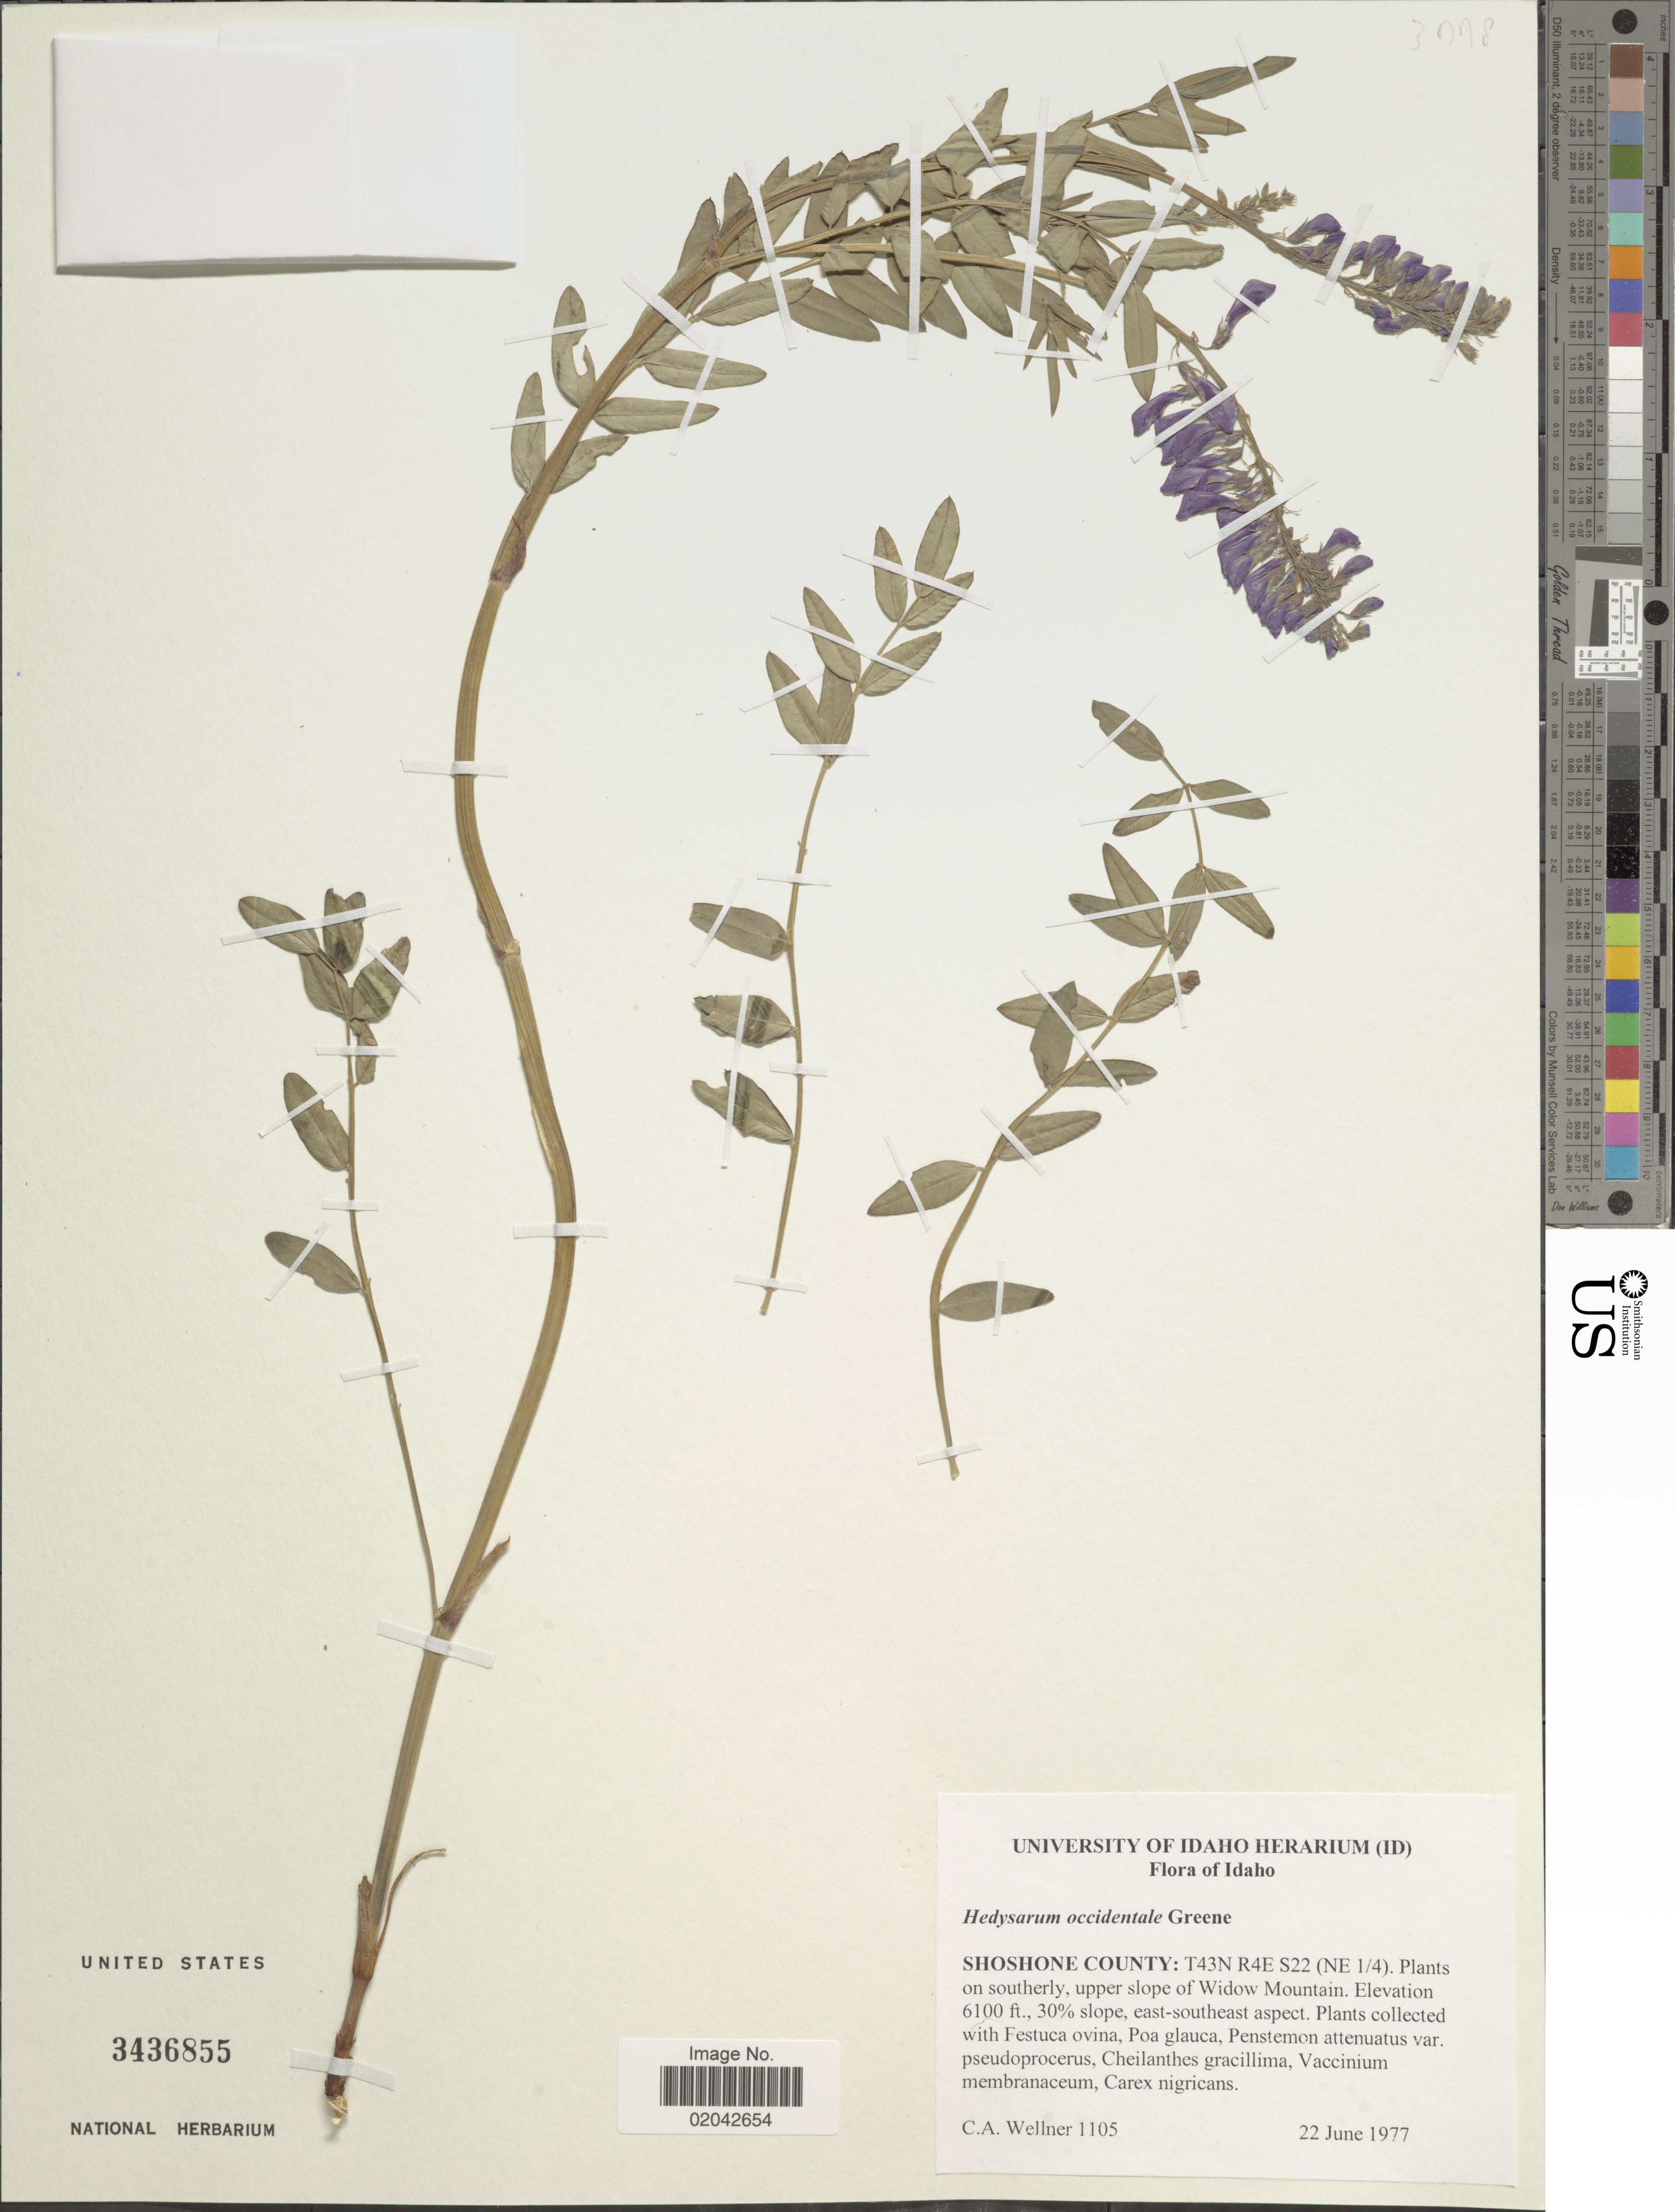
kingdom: Plantae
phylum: Tracheophyta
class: Magnoliopsida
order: Fabales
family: Fabaceae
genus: Hedysarum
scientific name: Hedysarum occidentale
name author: Greene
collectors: C. Wellner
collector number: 1105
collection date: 1977-06-22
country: United States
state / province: Idaho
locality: Shoshone County: T43N R4E S22 (NE 1/4), on southerly, upper slope of Widow Mountain.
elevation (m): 1859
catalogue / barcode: US 3436855